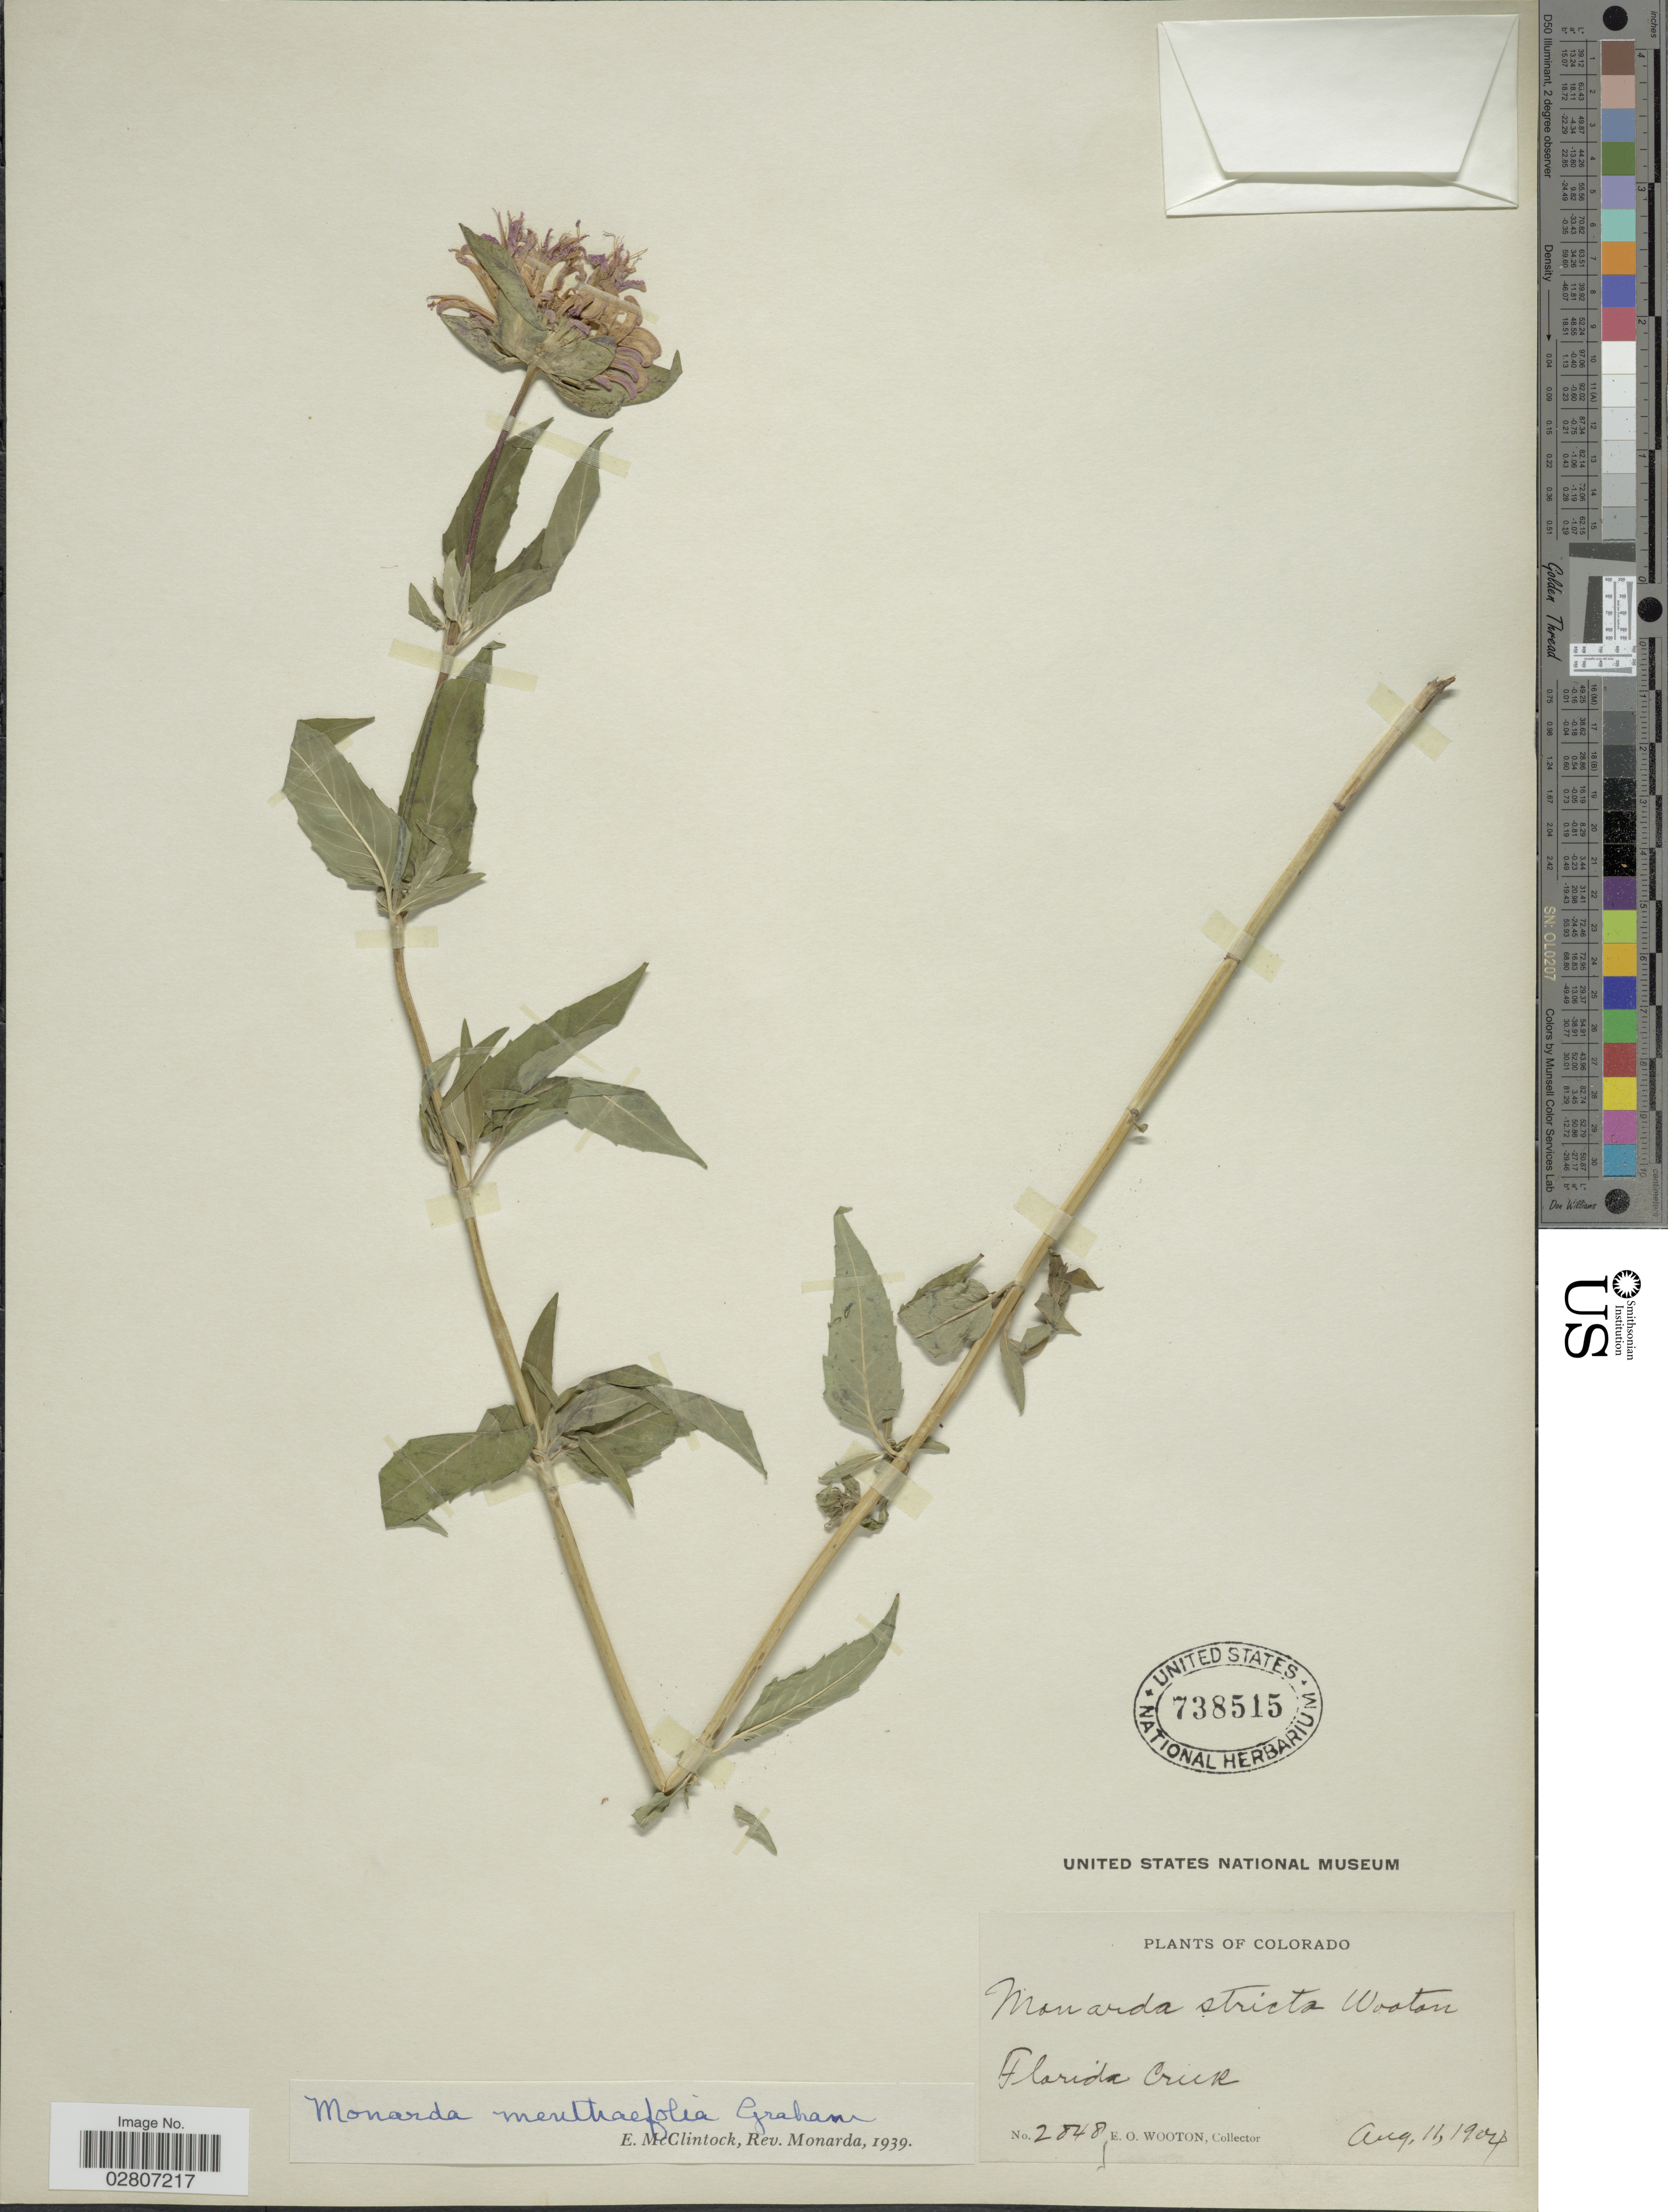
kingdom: Plantae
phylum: Tracheophyta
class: Magnoliopsida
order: Lamiales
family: Lamiaceae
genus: Monarda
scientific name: Monarda fistulosa var. menthifolia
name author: (Graham) Fernald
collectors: E. O. Wooton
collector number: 2848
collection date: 1904-08-11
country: United States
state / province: Colorado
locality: Florida Creek.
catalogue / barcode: US 738515